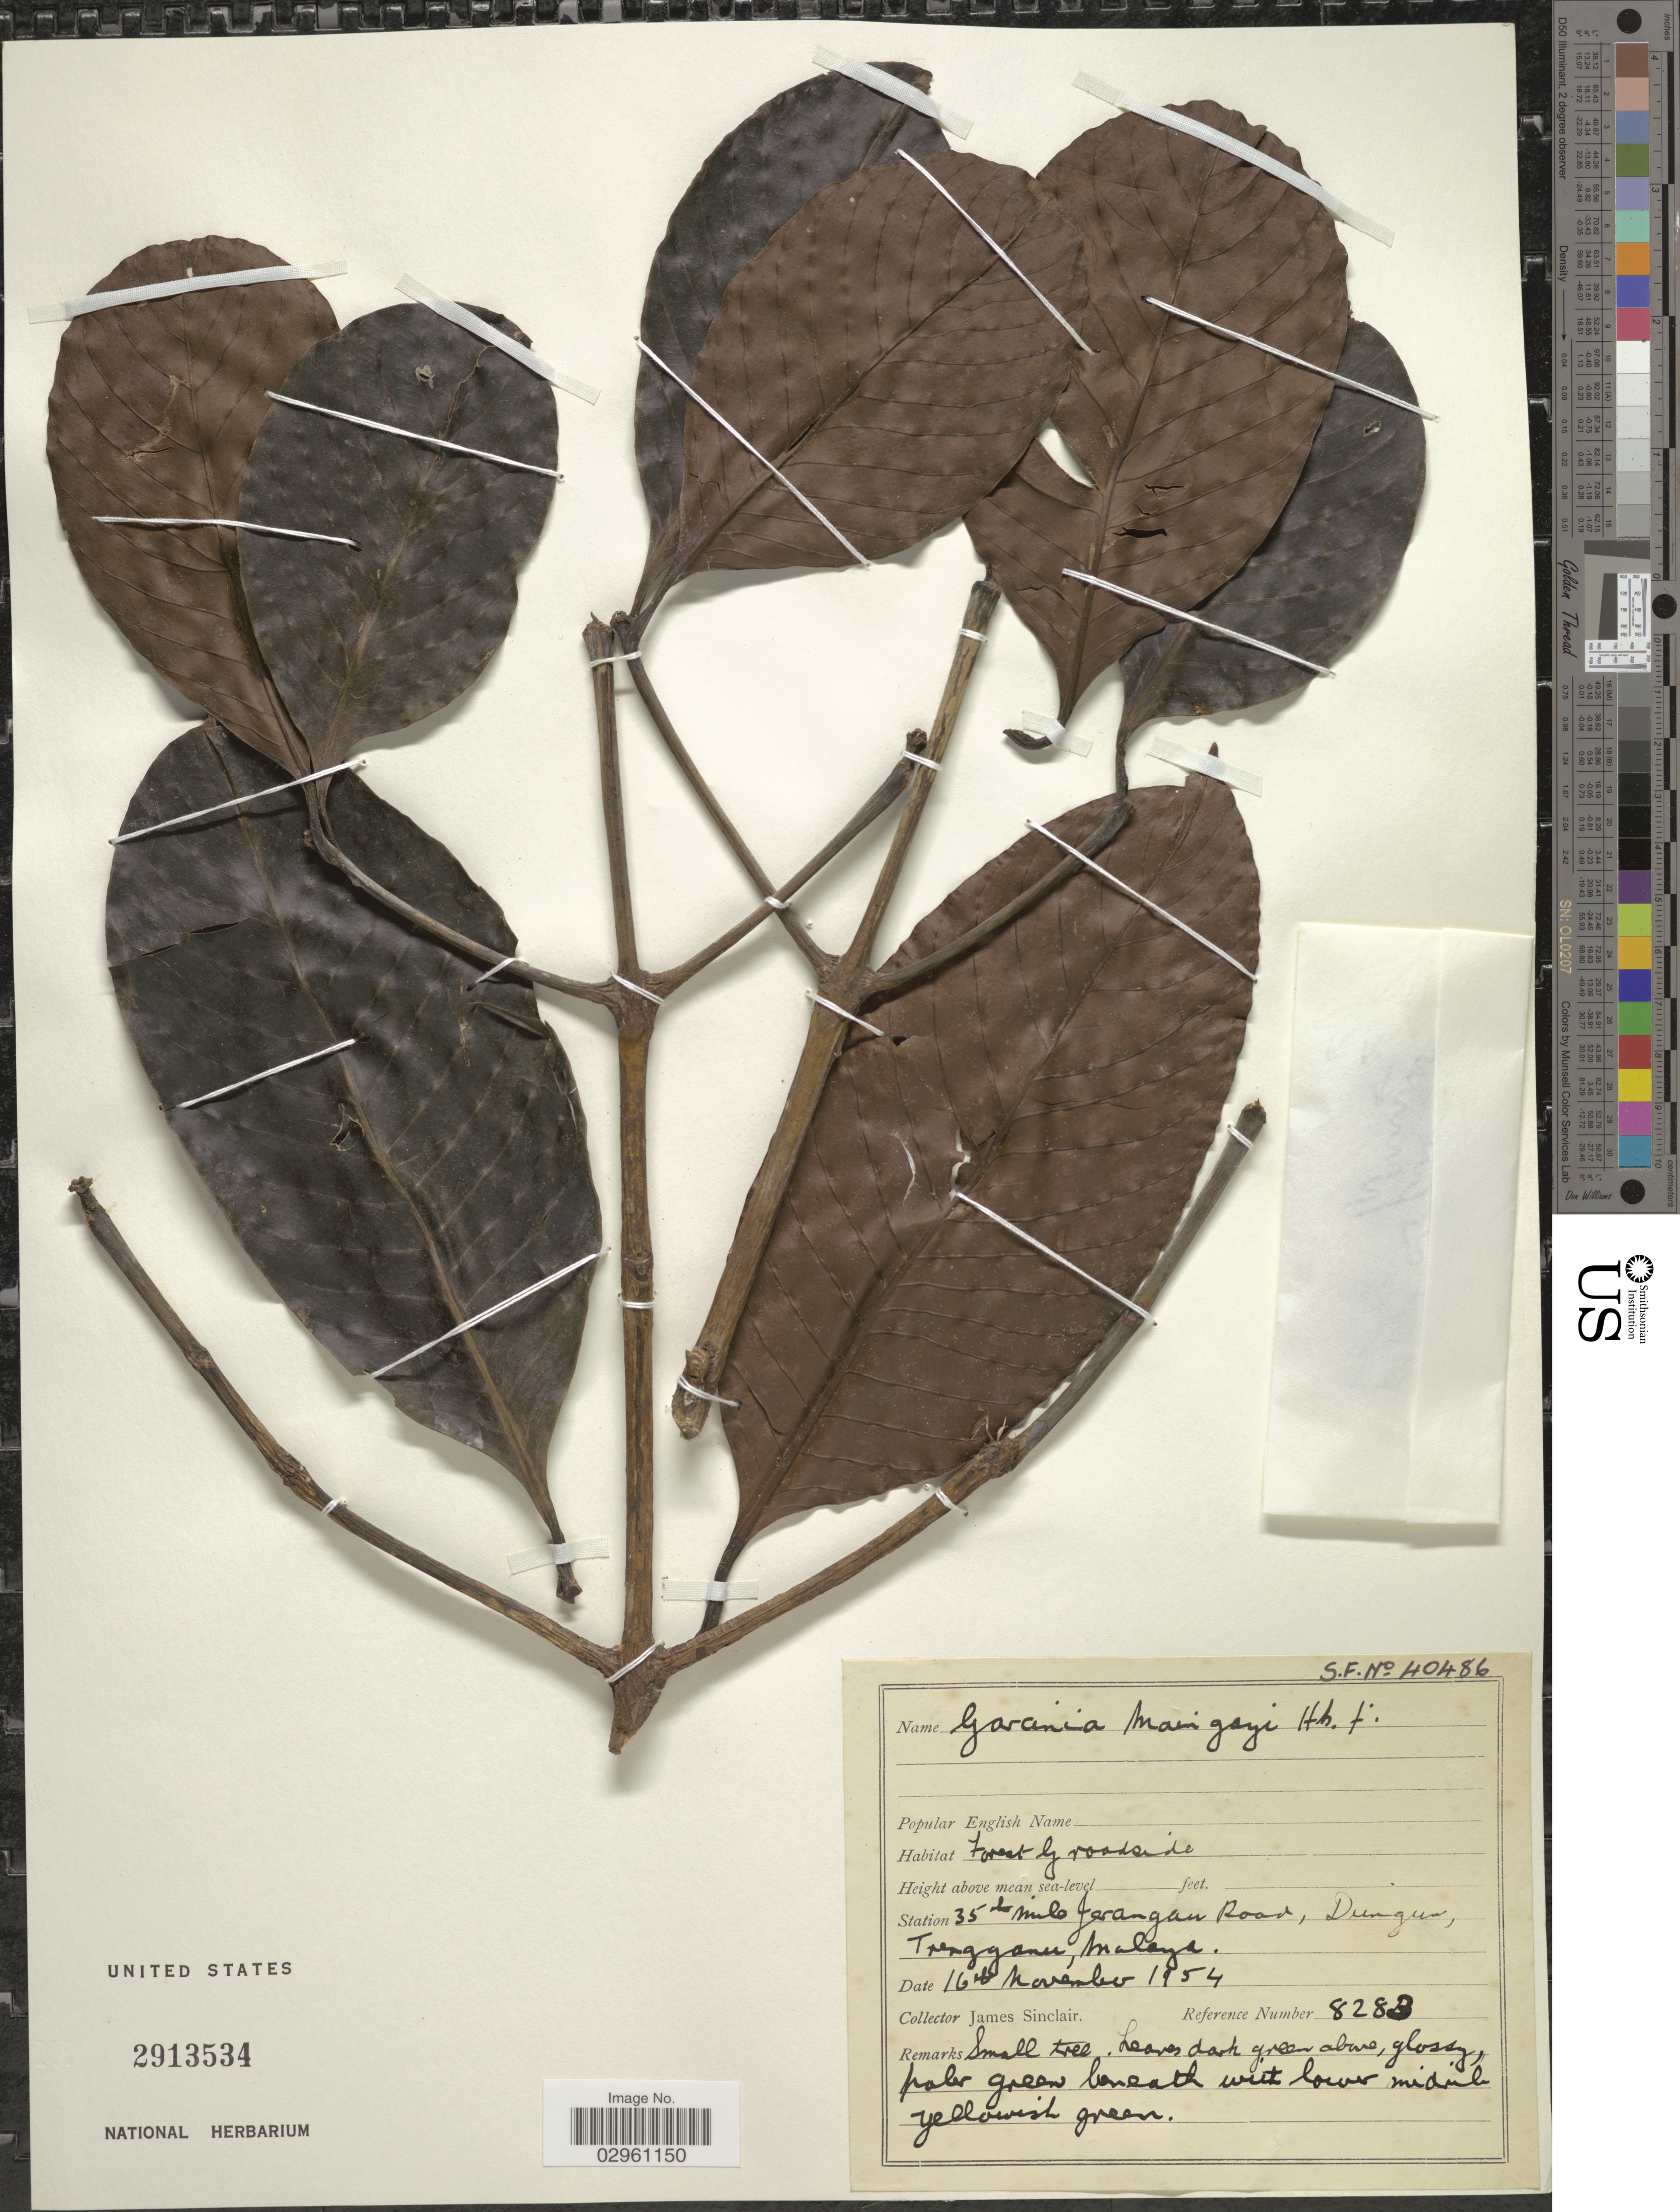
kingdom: Plantae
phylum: Tracheophyta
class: Magnoliopsida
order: Malpighiales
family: Clusiaceae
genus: Garcinia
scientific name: Garcinia maingayi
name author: Hook. f. ex T. Anderson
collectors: J. Sinclair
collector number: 8283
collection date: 1954-11-16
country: Malaysia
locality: Station 35 mile Jerangan Road, Dungun. Trengganu, Malaya.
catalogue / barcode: US 2913534